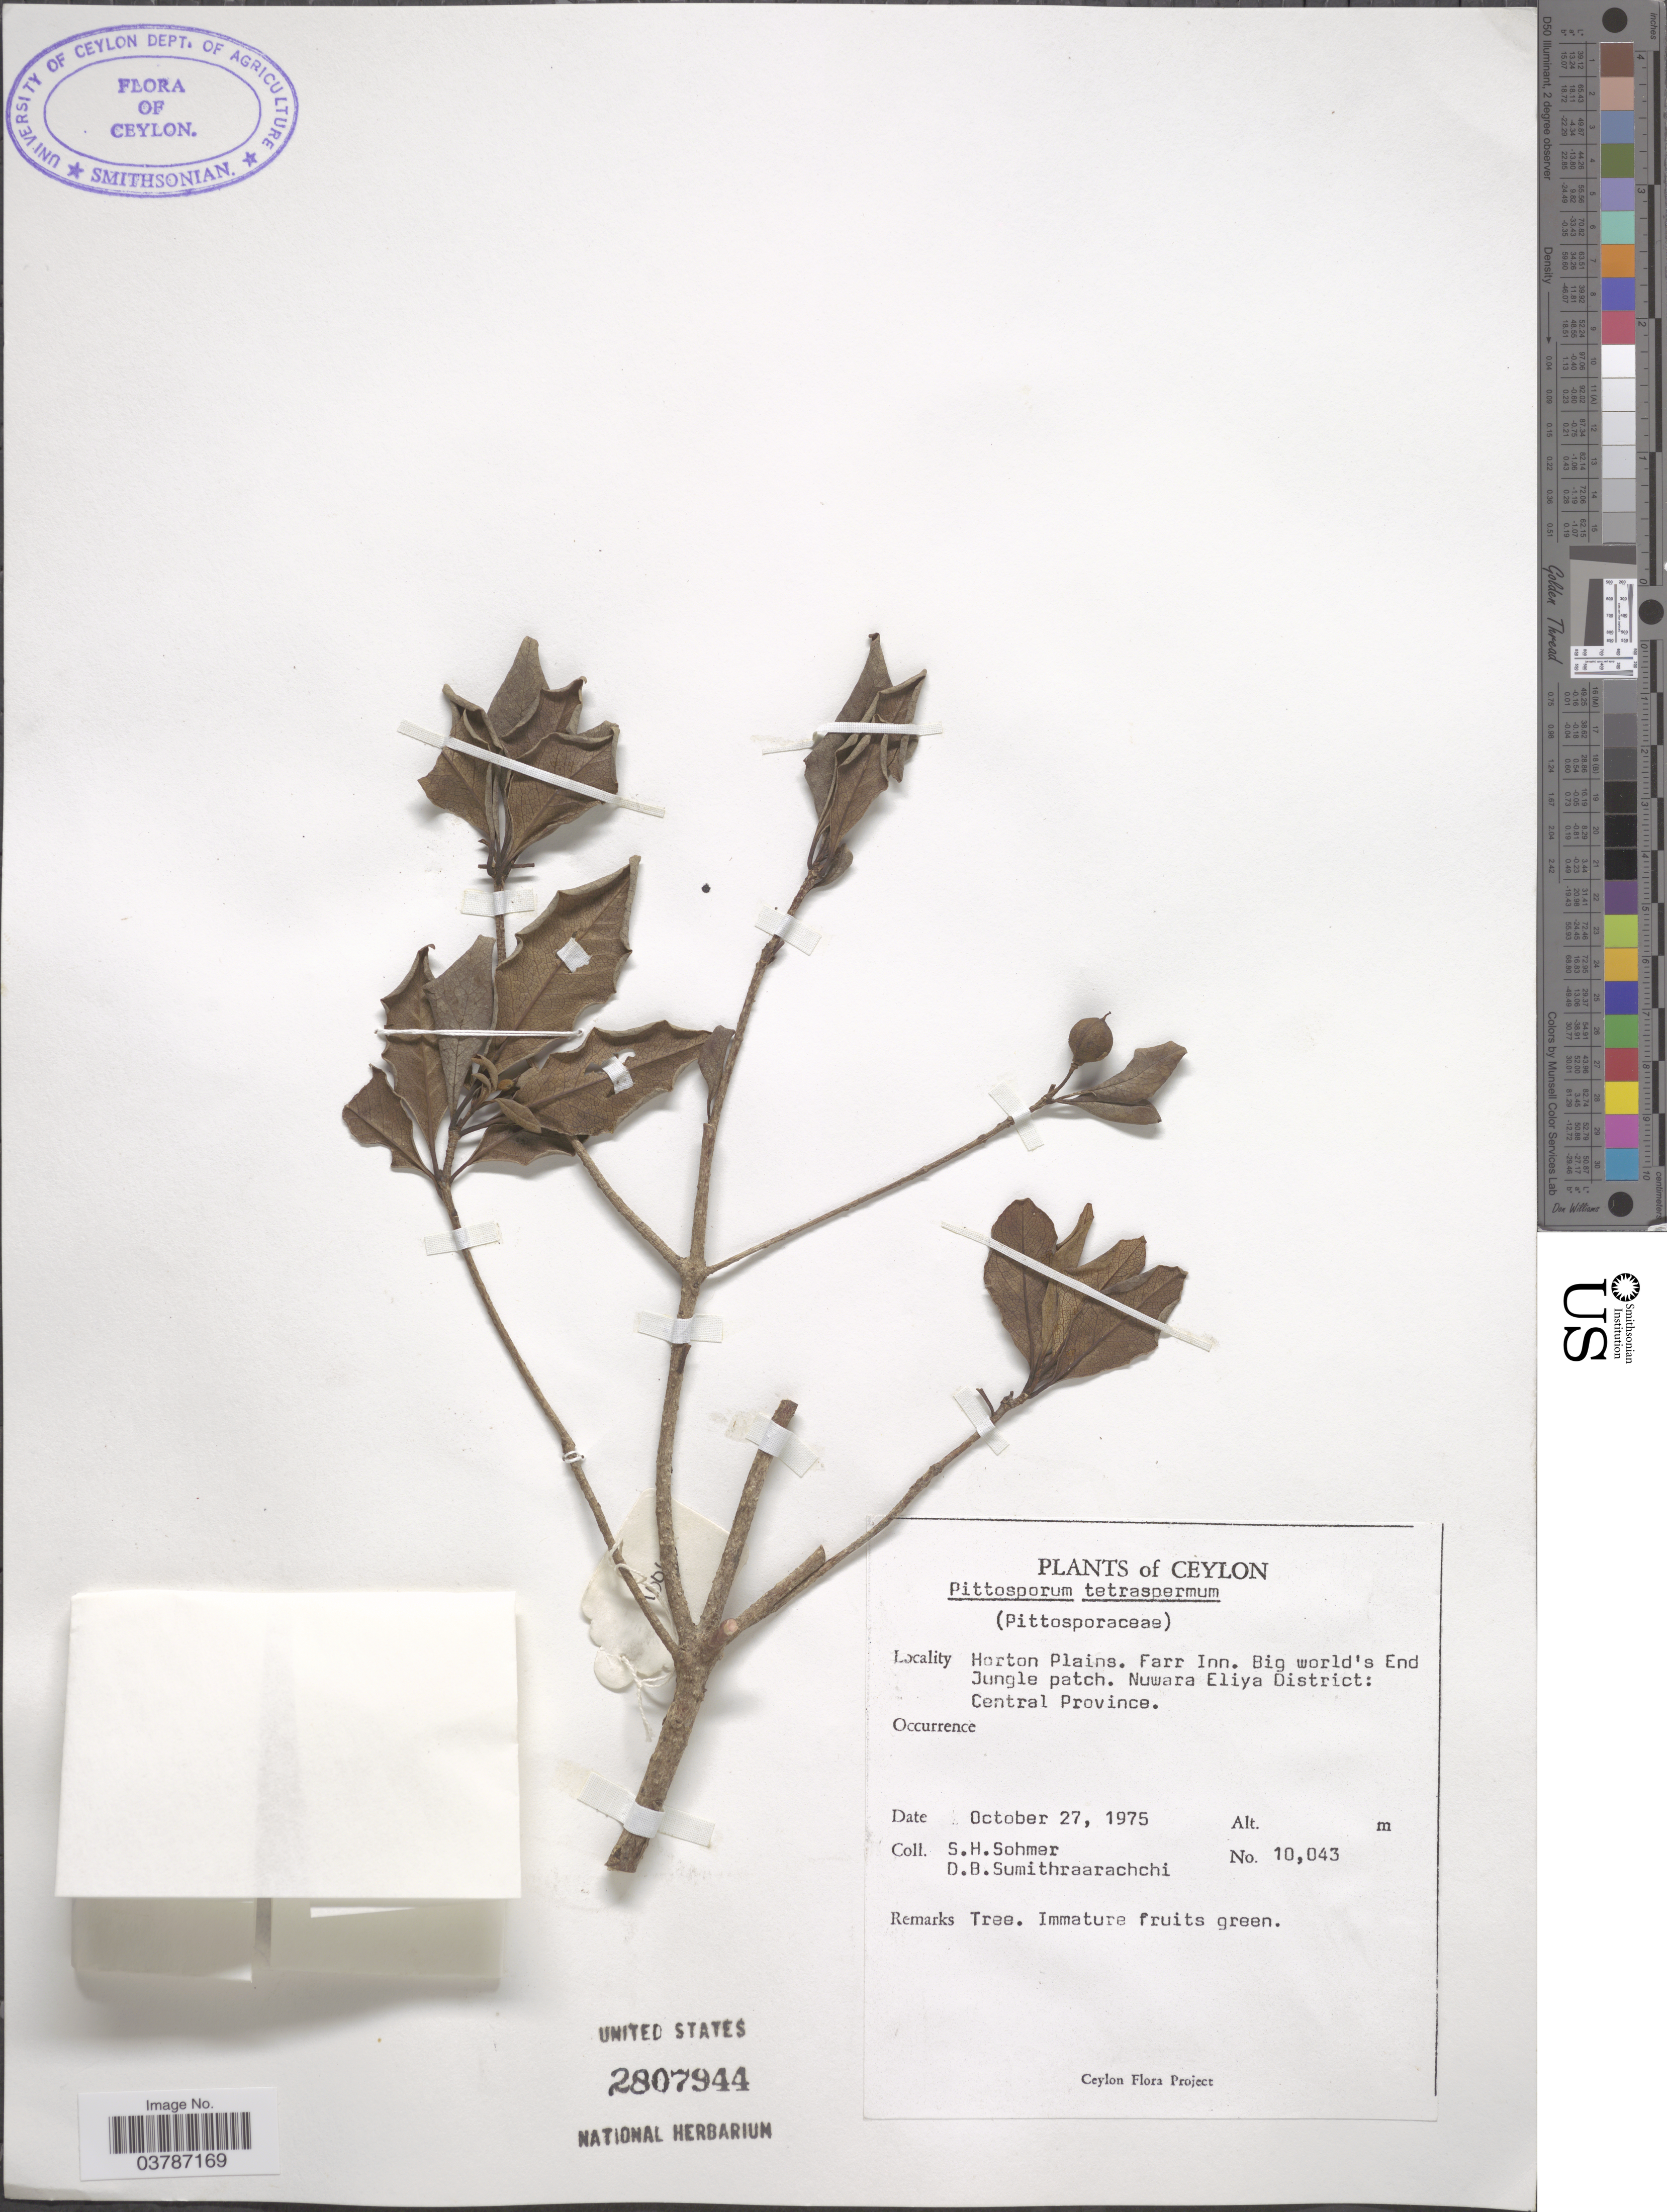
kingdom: Plantae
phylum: Tracheophyta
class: Magnoliopsida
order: Apiales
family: Pittosporaceae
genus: Pittosporum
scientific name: Pittosporum tetraspermum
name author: Wight & Arn.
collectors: S. H. Sohmer & D. B. Sumithraarachchi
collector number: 10043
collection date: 1975-10-27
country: Sri Lanka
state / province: Central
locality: Ceylon. Horton Plains. Farr Inn. Big world's End Jungle patch. Nuwara Eliya District.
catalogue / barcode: US 2807944